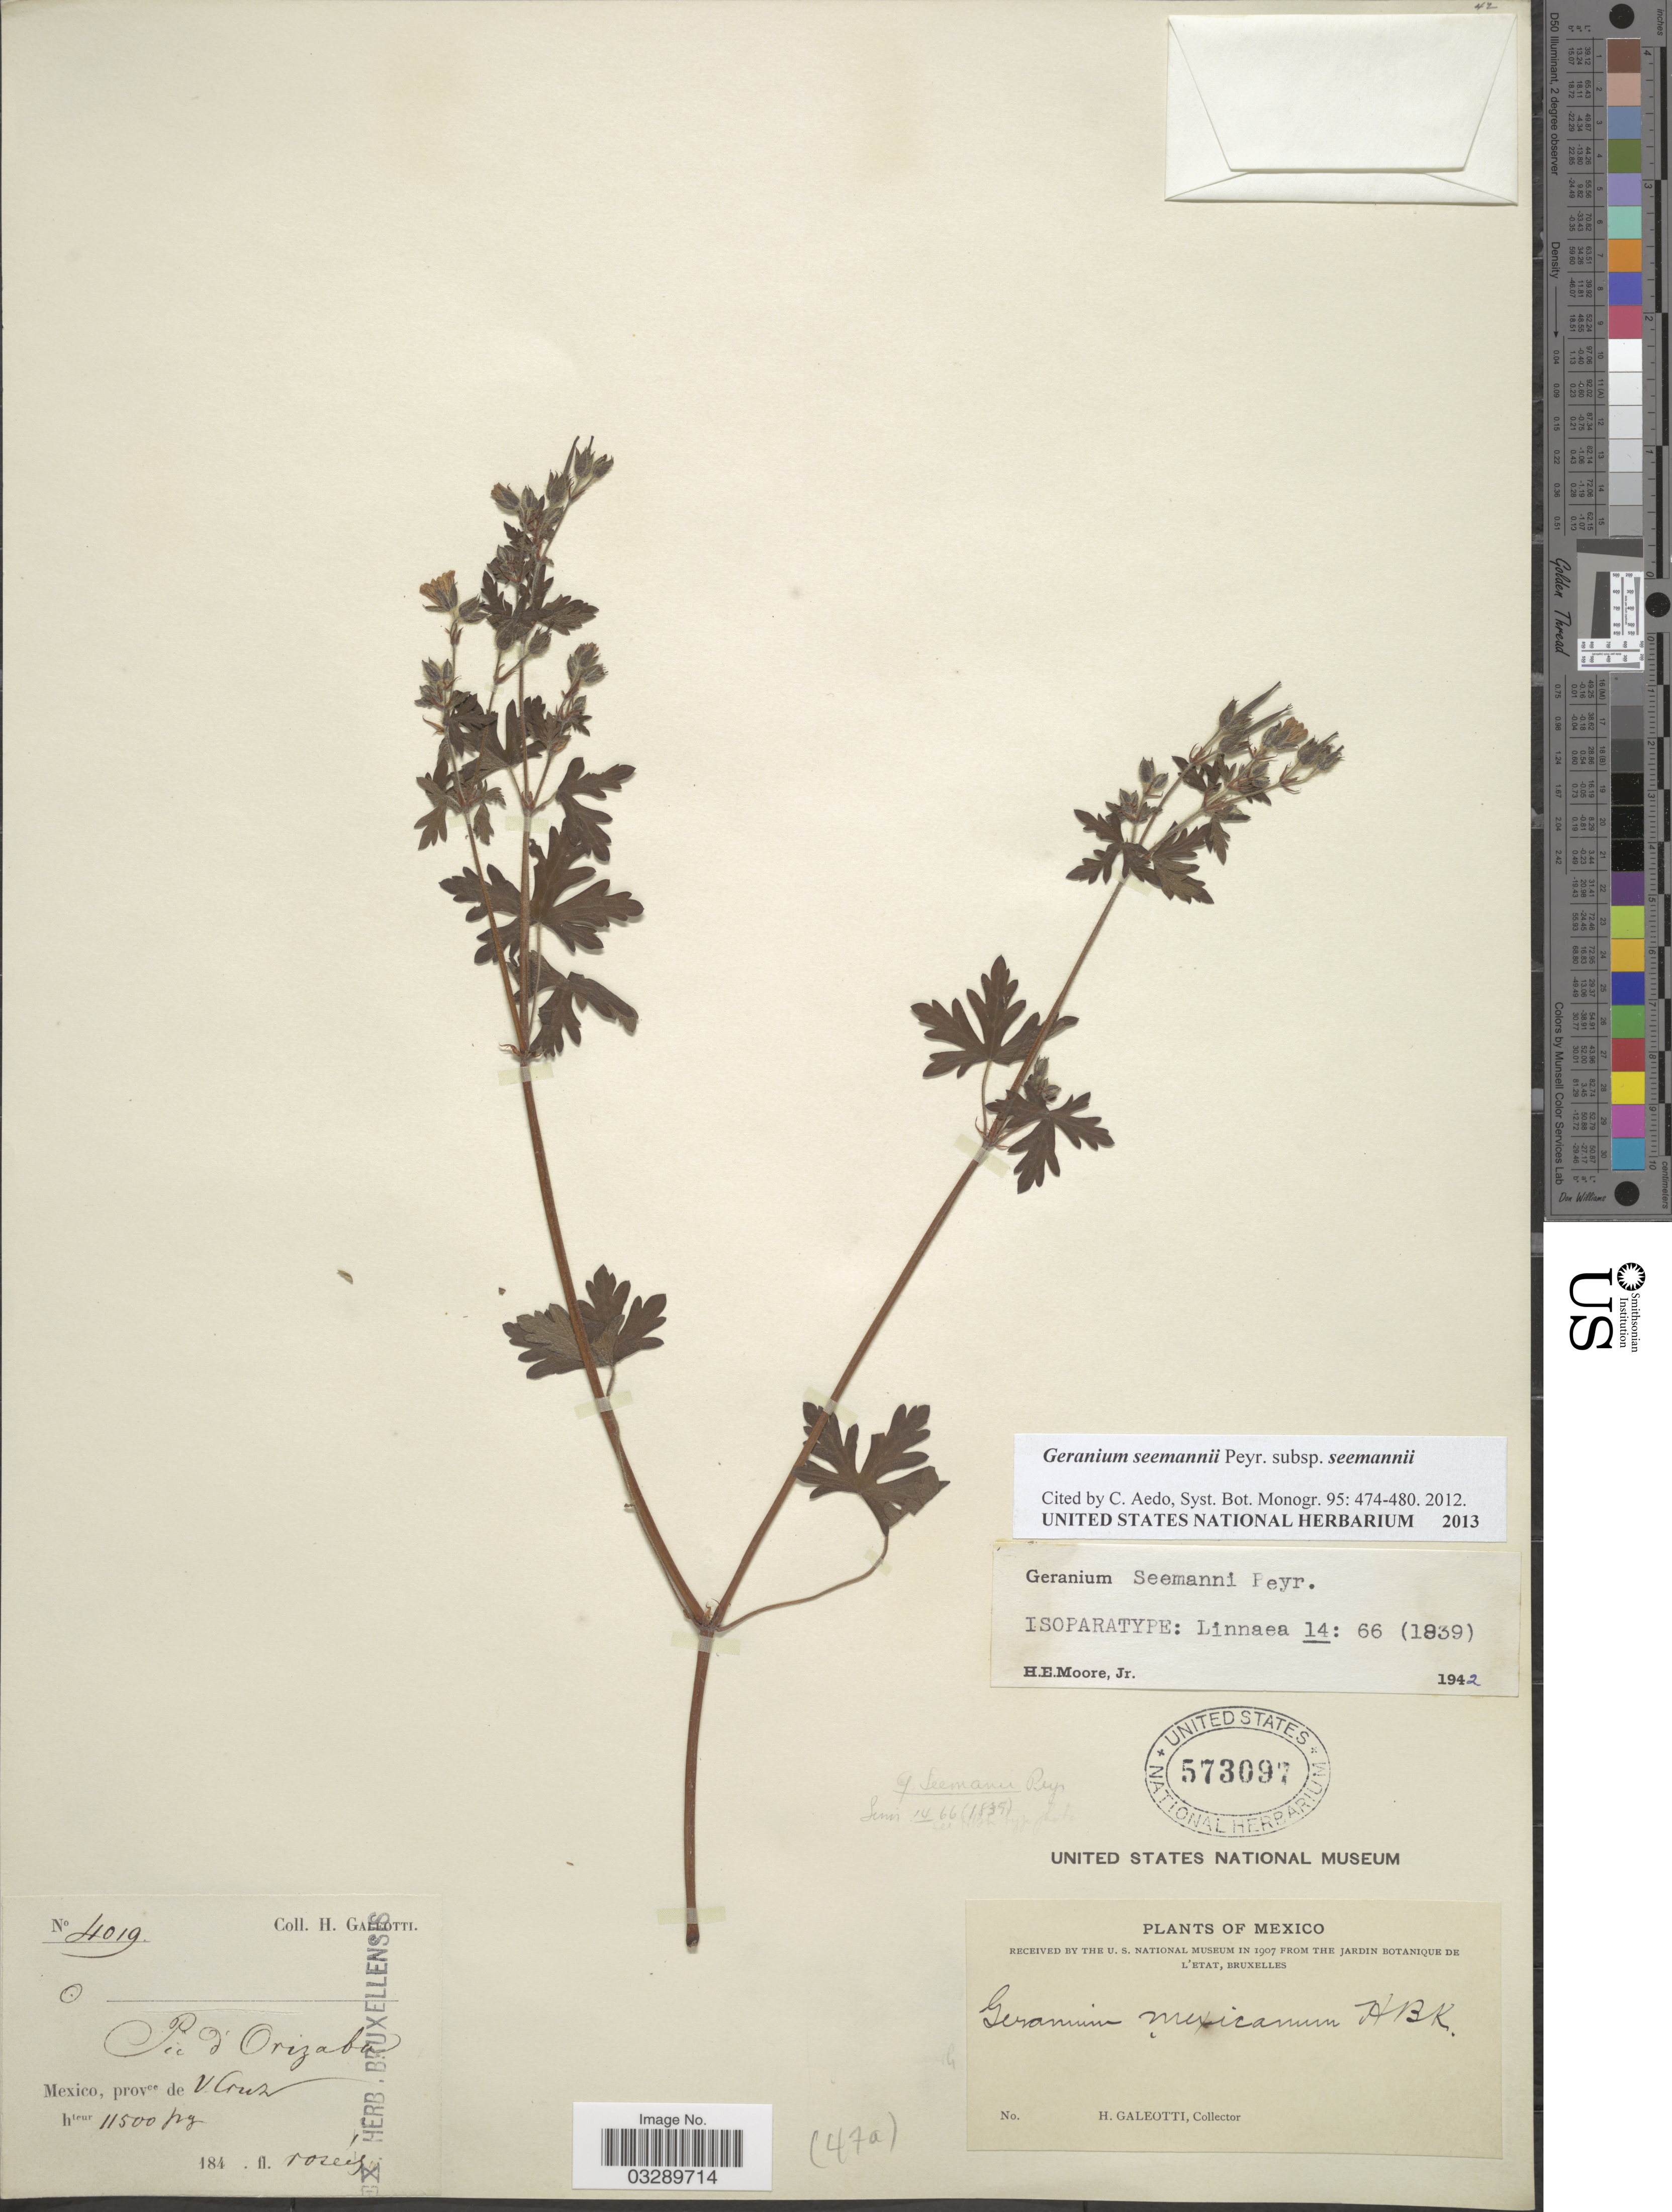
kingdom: Plantae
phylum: Tracheophyta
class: Magnoliopsida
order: Geraniales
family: Geraniaceae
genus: Geranium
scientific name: Geranium seemannii subsp. seemannii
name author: Peyr.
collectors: H. G. Galeotti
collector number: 4019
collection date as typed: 184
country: Mexico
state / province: Veracruz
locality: Pic d'Orizaba, Provce de V. Cruz.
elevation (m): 3505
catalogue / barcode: US 573097